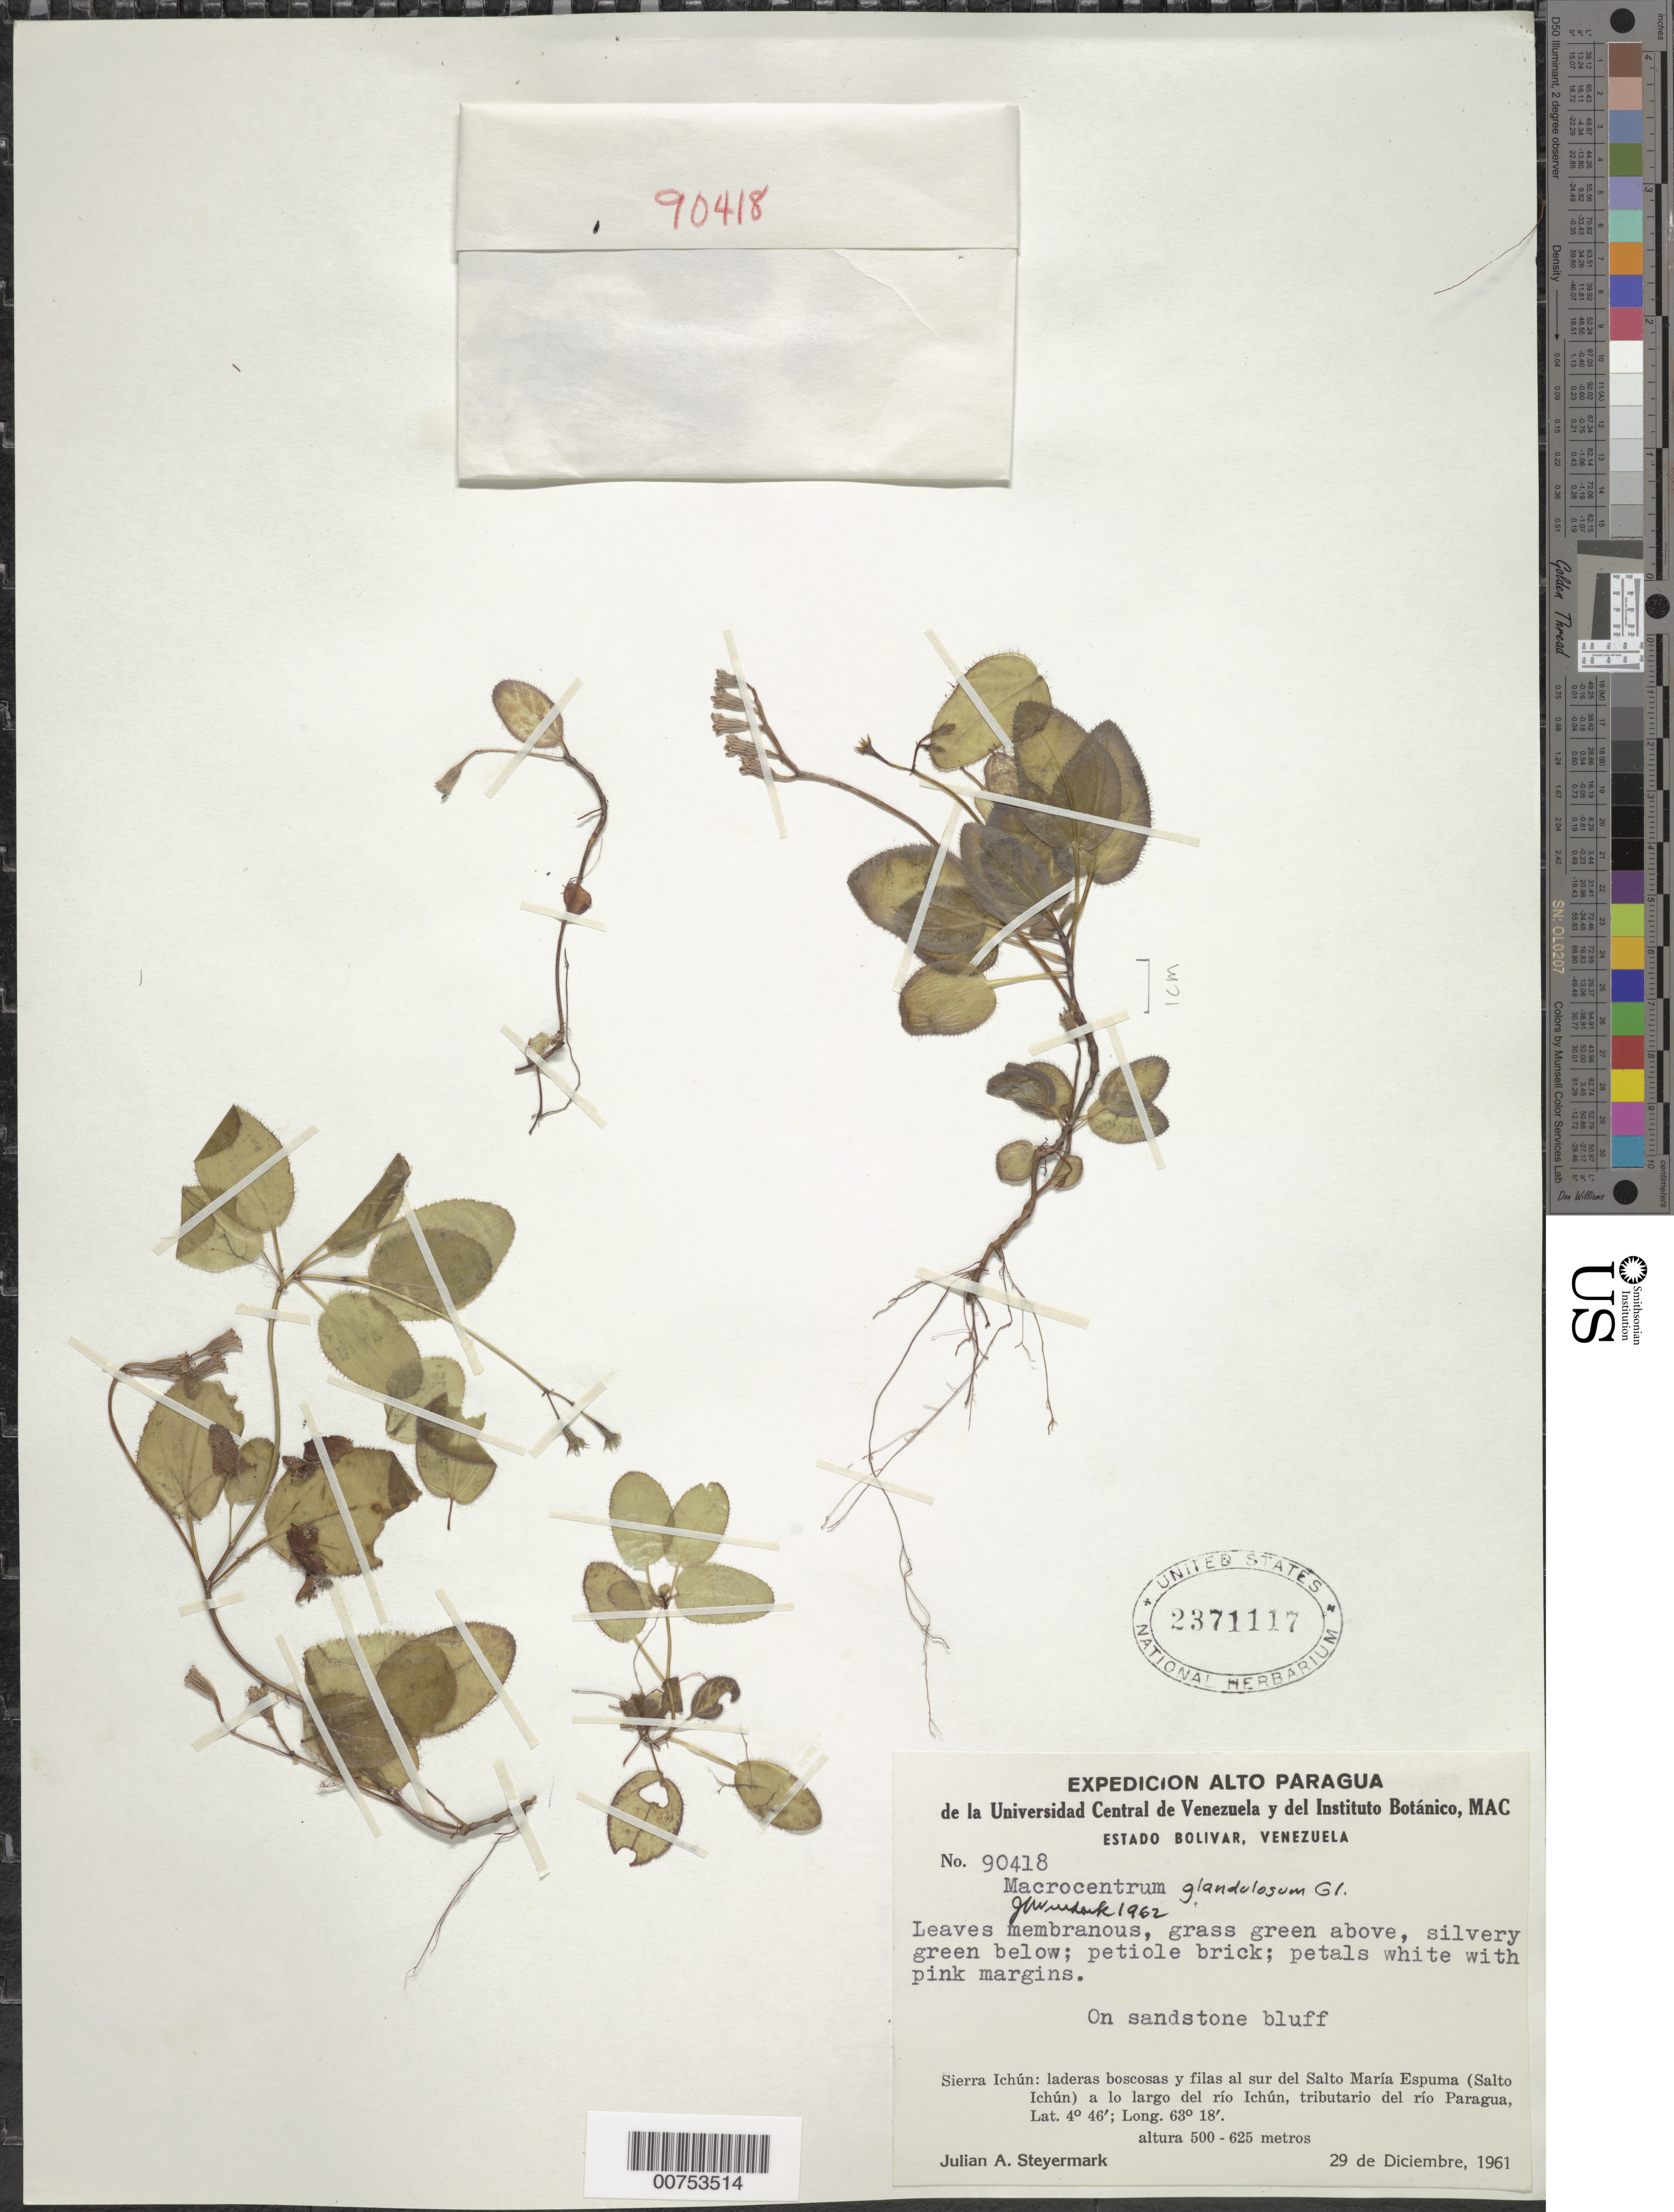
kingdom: Plantae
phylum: Tracheophyta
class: Magnoliopsida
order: Myrtales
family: Melastomataceae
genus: Salpinga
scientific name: Salpinga glandulosa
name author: (Gleason) Wurdack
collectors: J. Steyermark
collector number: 90418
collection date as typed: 29-Dec-61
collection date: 1961-12-29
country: Venezuela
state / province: Bolívar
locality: Sierra Ichún: Salto María Espuma (Salto Ichún) del Río Ichún (tributary of río Paragua)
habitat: Sandstone bluff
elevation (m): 500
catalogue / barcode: US 2371117